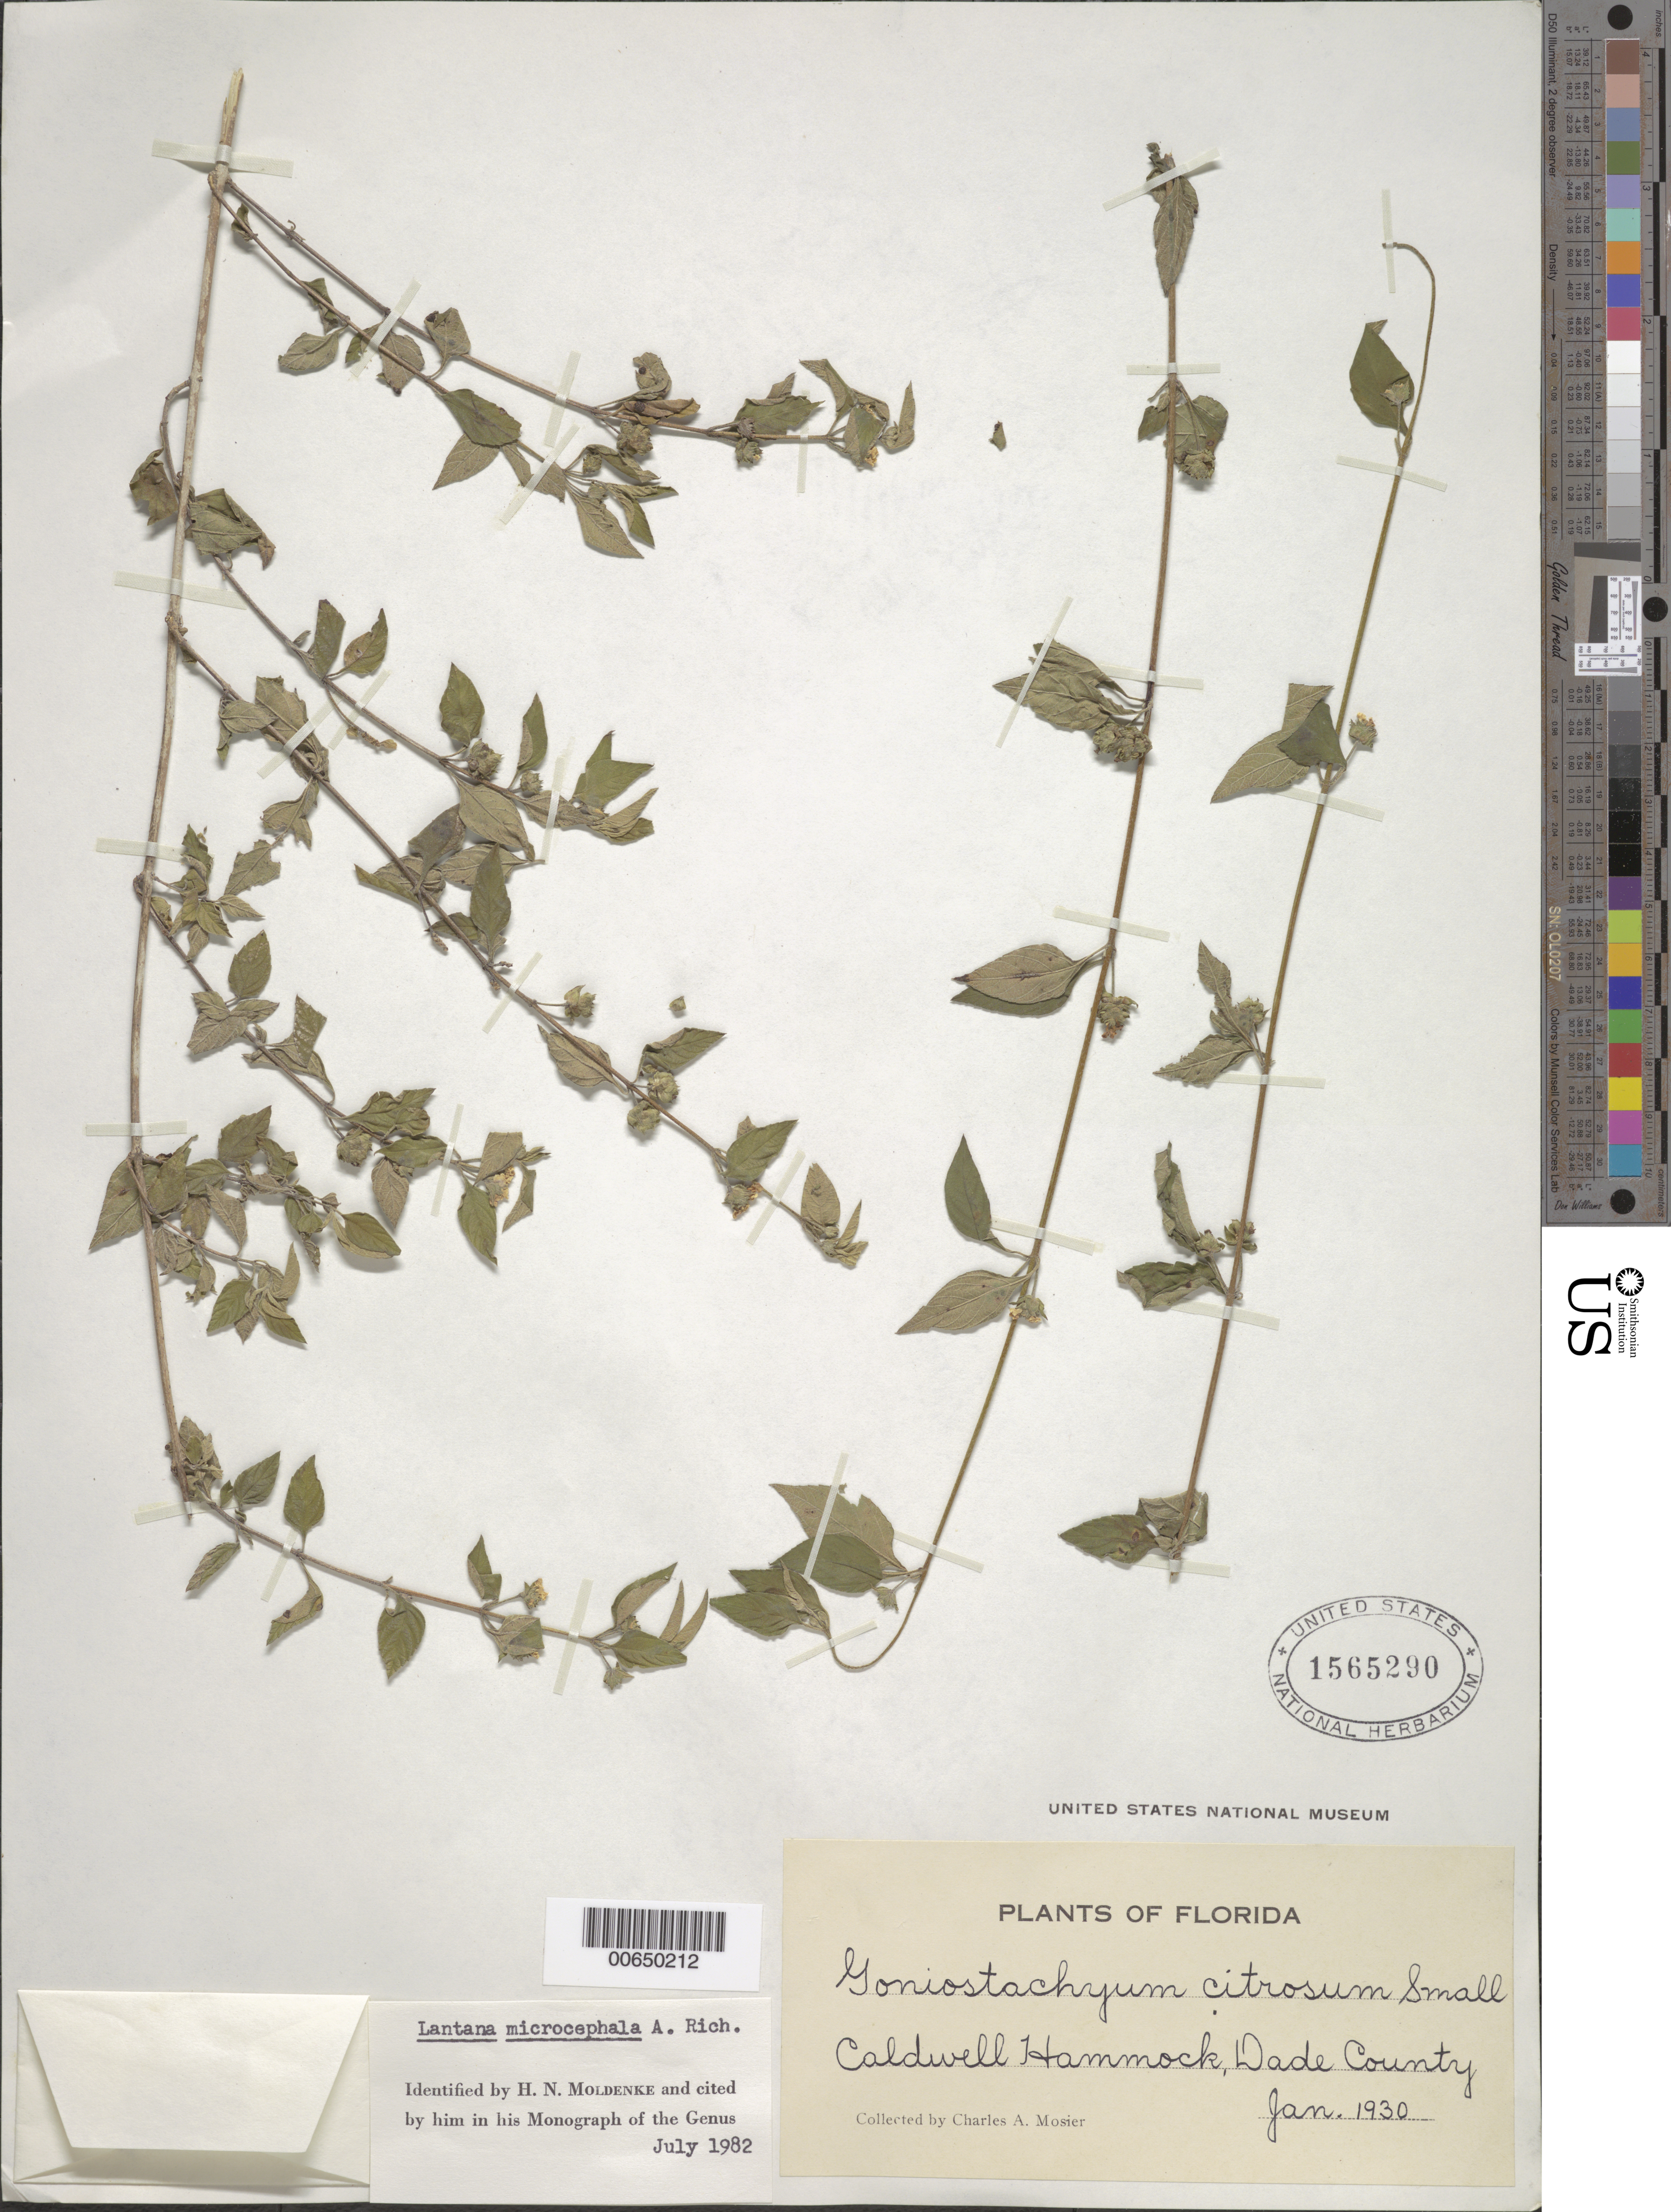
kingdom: Plantae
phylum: Tracheophyta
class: Magnoliopsida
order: Lamiales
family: Verbenaceae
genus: Lantana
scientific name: Lantana canescens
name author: Kunth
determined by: Moldenke, H. N.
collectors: C. A. Mosier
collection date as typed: Jan 1930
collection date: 1930-01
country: United States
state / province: Florida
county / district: Dade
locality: Caldwell Hammock.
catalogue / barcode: US 1565290